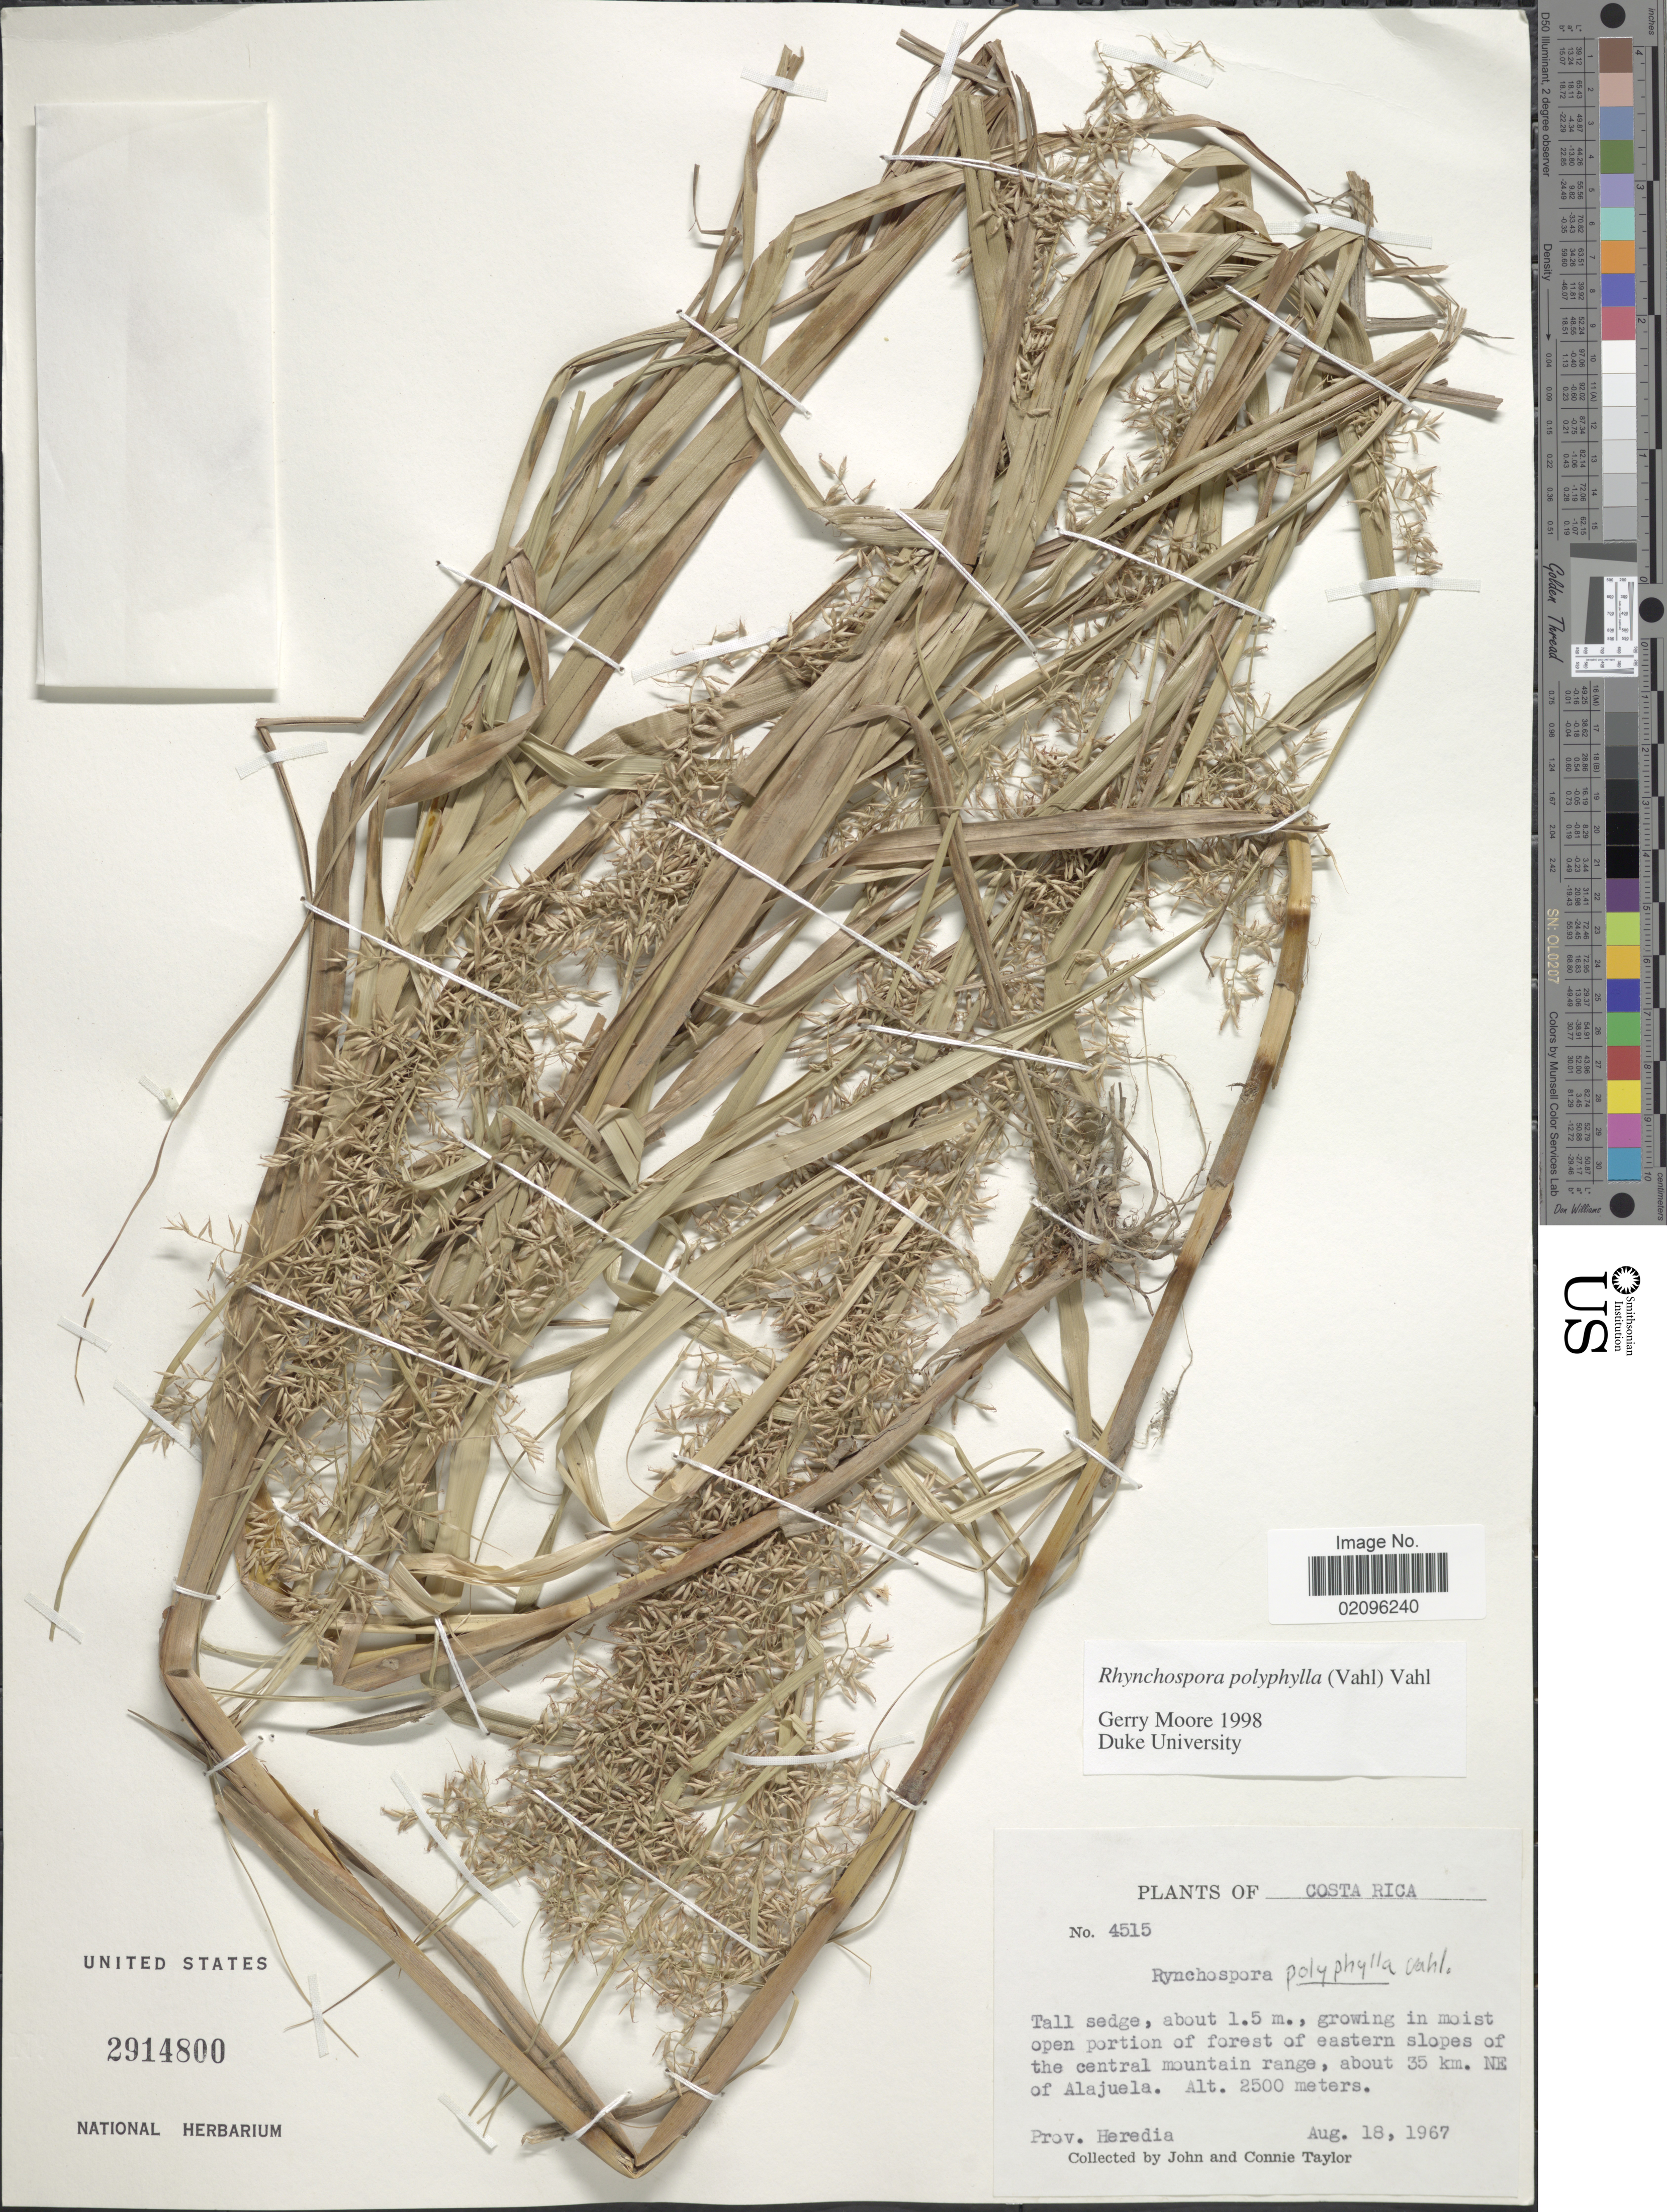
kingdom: Plantae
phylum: Tracheophyta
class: Liliopsida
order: Poales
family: Cyperaceae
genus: Rhynchospora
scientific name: Rhynchospora polyphylla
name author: (Vahl) Vahl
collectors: J. Taylor & C. Taylor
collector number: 4515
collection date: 1967-08-18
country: Costa Rica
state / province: Heredia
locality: Eastern slopes of the central mountain range, about 35 km. NE of Alajuela.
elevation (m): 2500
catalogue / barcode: US 2914800